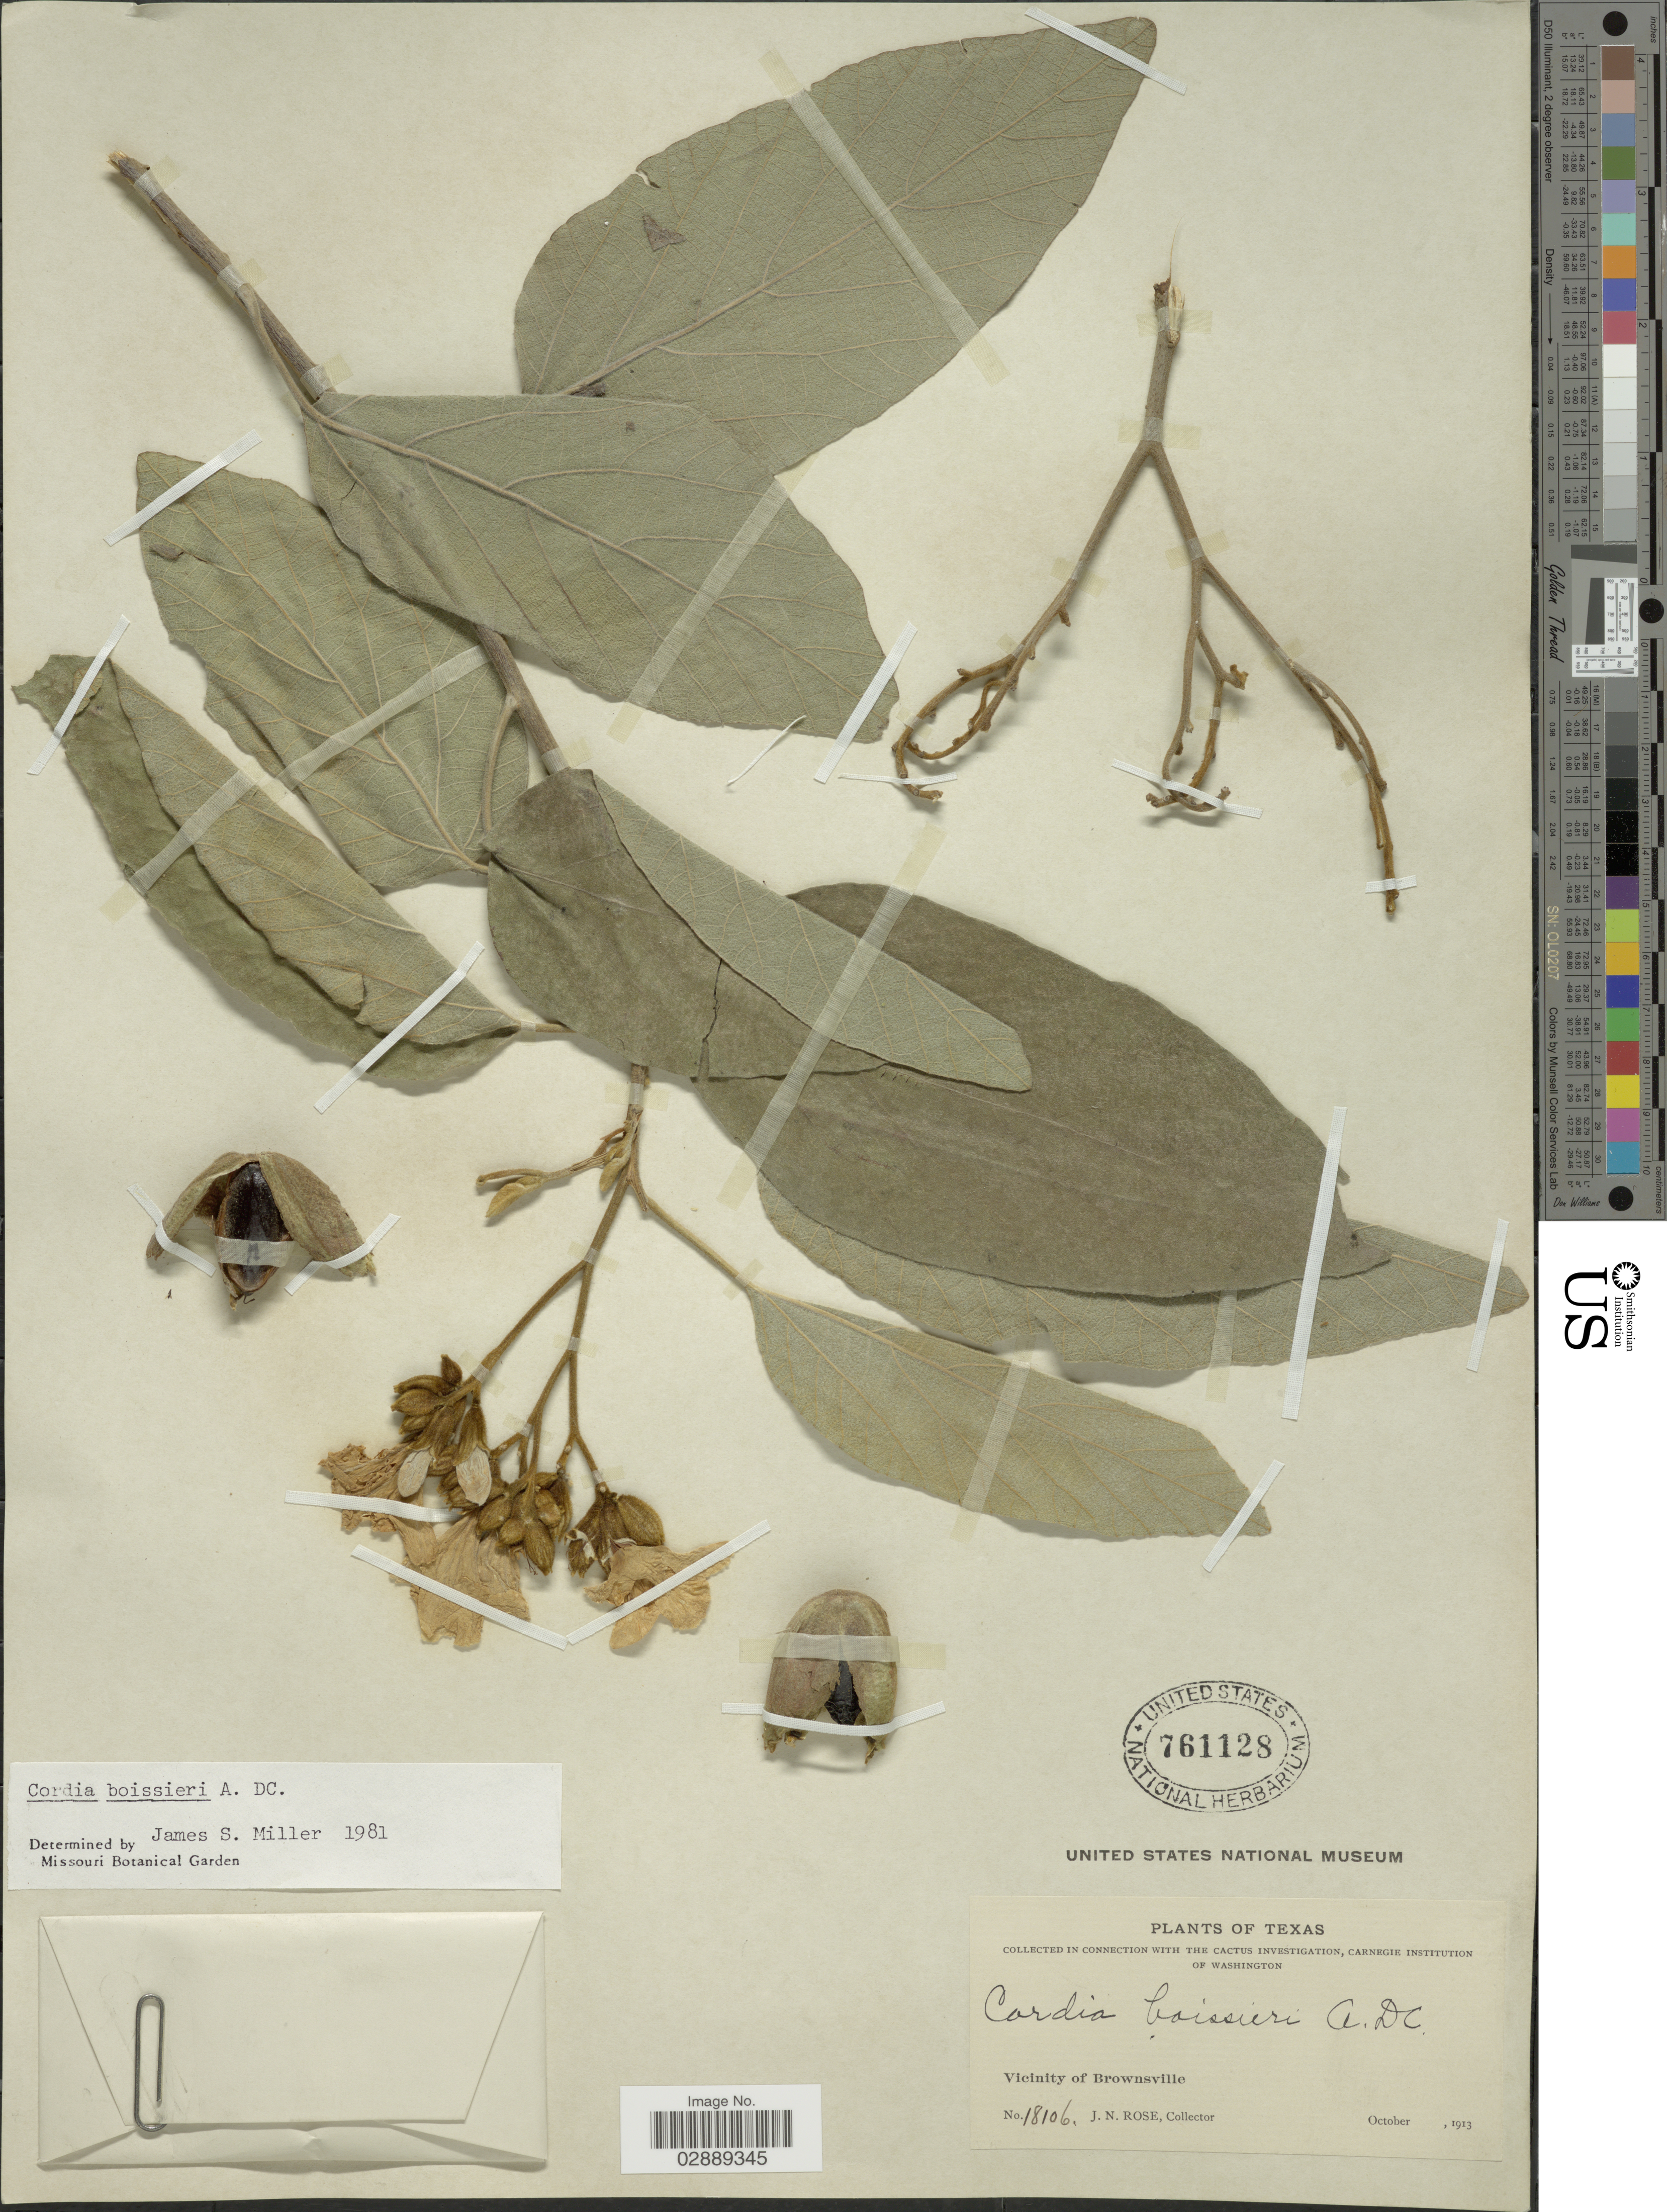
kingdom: Plantae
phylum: Tracheophyta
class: Magnoliopsida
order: Boraginales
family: Cordiaceae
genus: Cordia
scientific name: Cordia boissieri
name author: A. DC.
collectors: J. N. Rose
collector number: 18106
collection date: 1913-10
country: United States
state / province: Texas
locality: Vicinity of Brownsville.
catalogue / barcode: US 761128